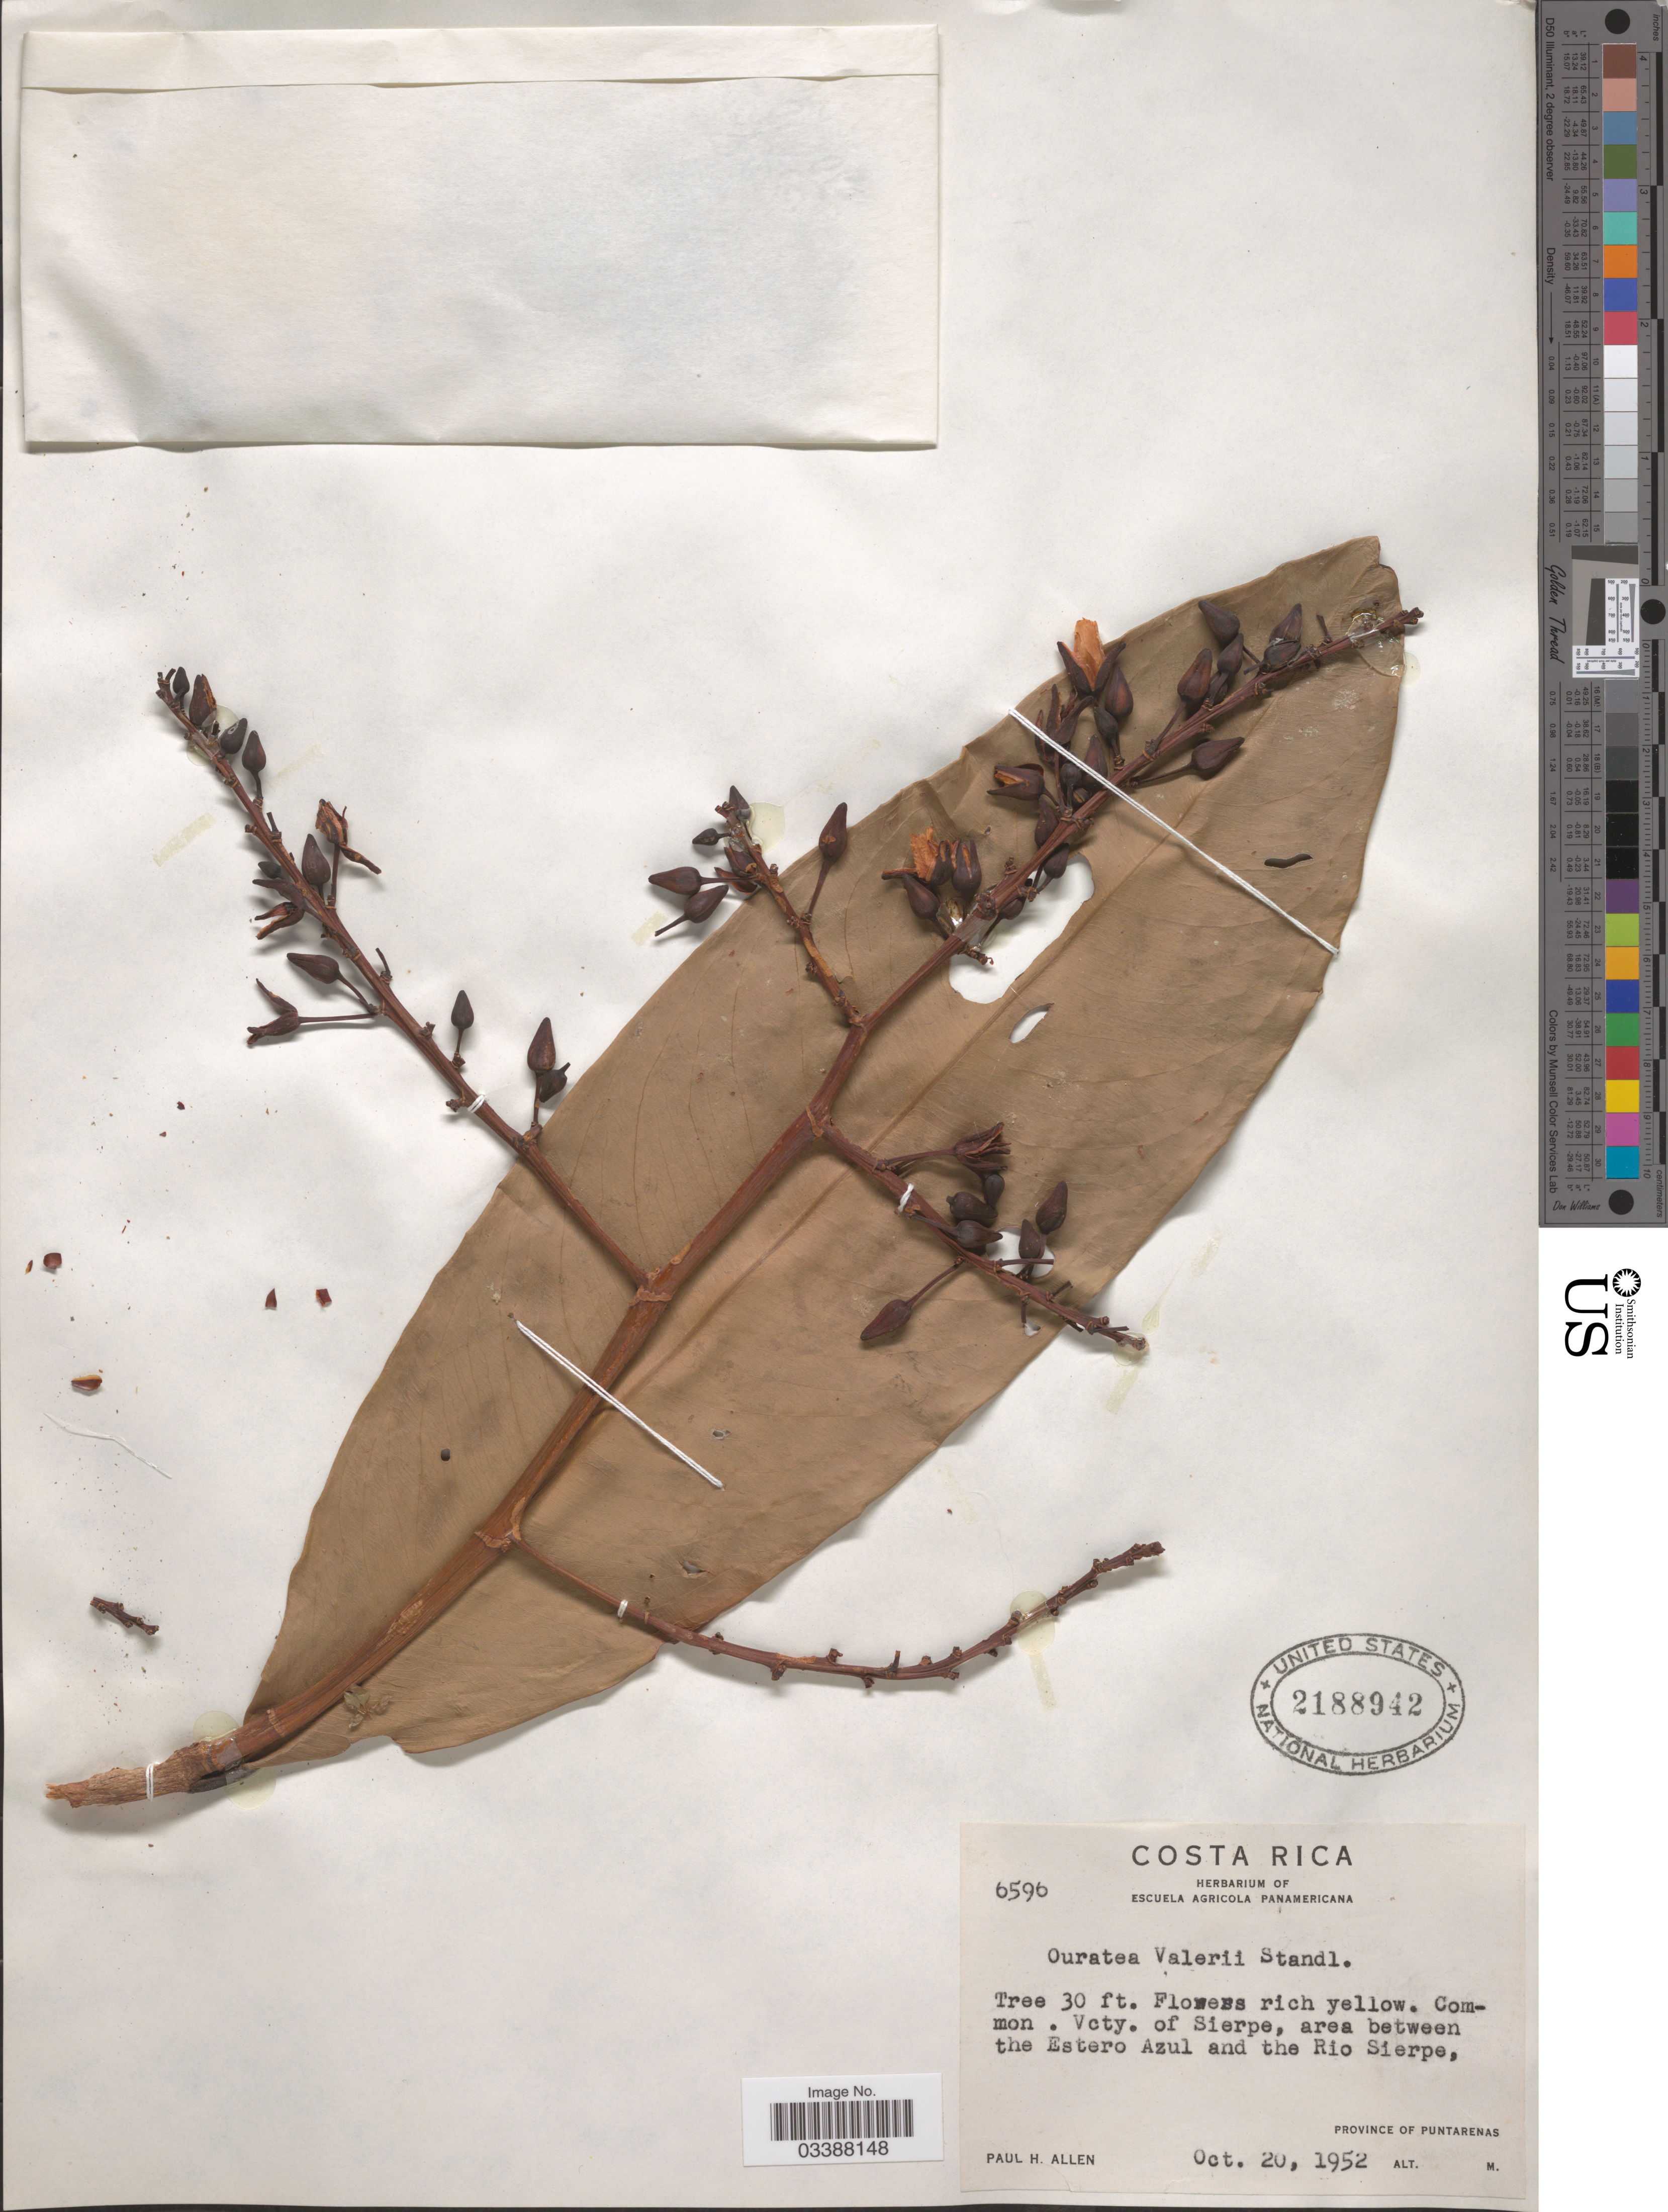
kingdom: Plantae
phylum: Tracheophyta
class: Magnoliopsida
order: Malpighiales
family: Ochnaceae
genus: Ouratea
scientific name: Ouratea valerii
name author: Standl.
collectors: P. H. Allen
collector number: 6596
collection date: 1952-10-20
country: Costa Rica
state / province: Puntarenas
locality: Vcty. of Sierpe, area between the Estero Azul and the Rio Sierpe.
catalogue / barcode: US 2188942